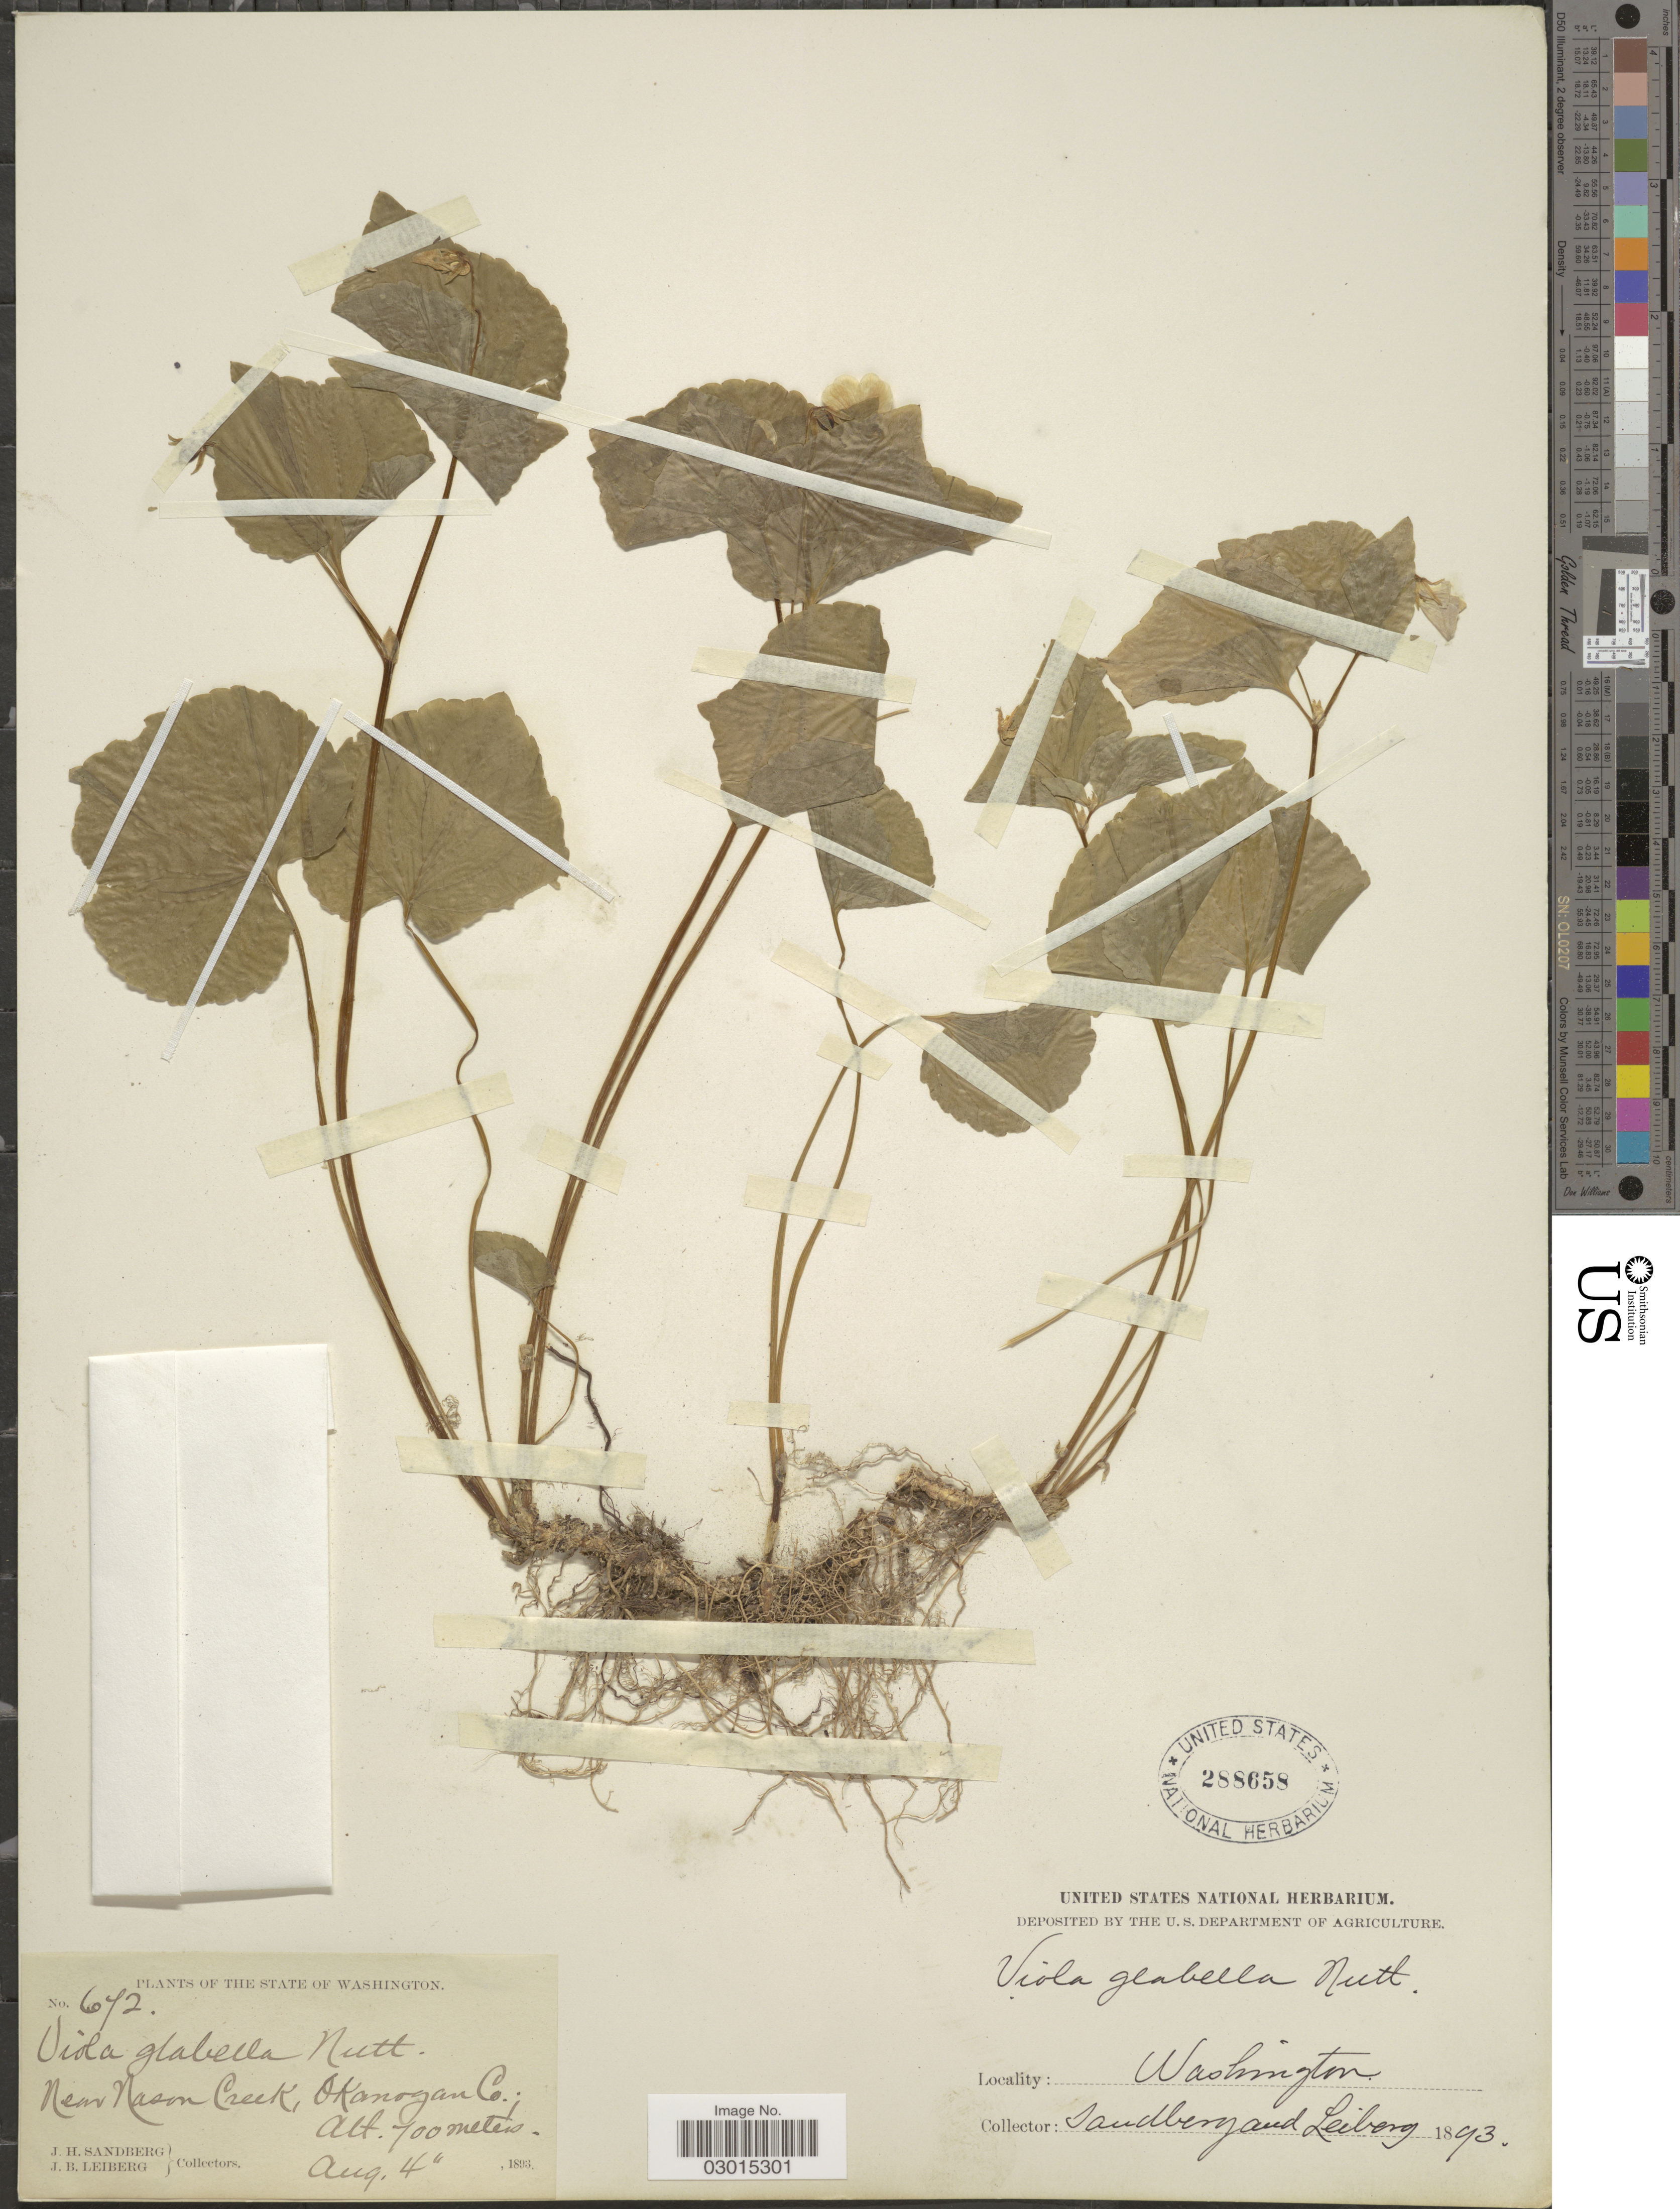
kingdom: Plantae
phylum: Tracheophyta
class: Magnoliopsida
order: Malpighiales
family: Violaceae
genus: Viola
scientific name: Viola glabella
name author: Nutt.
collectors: J. H. Sandberg & J. B. Leiberg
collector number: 672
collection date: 1893-08-04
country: United States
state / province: Washington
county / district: Okanogan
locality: New Nason Creek, Okanogan Co.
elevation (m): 700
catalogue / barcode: US 288658